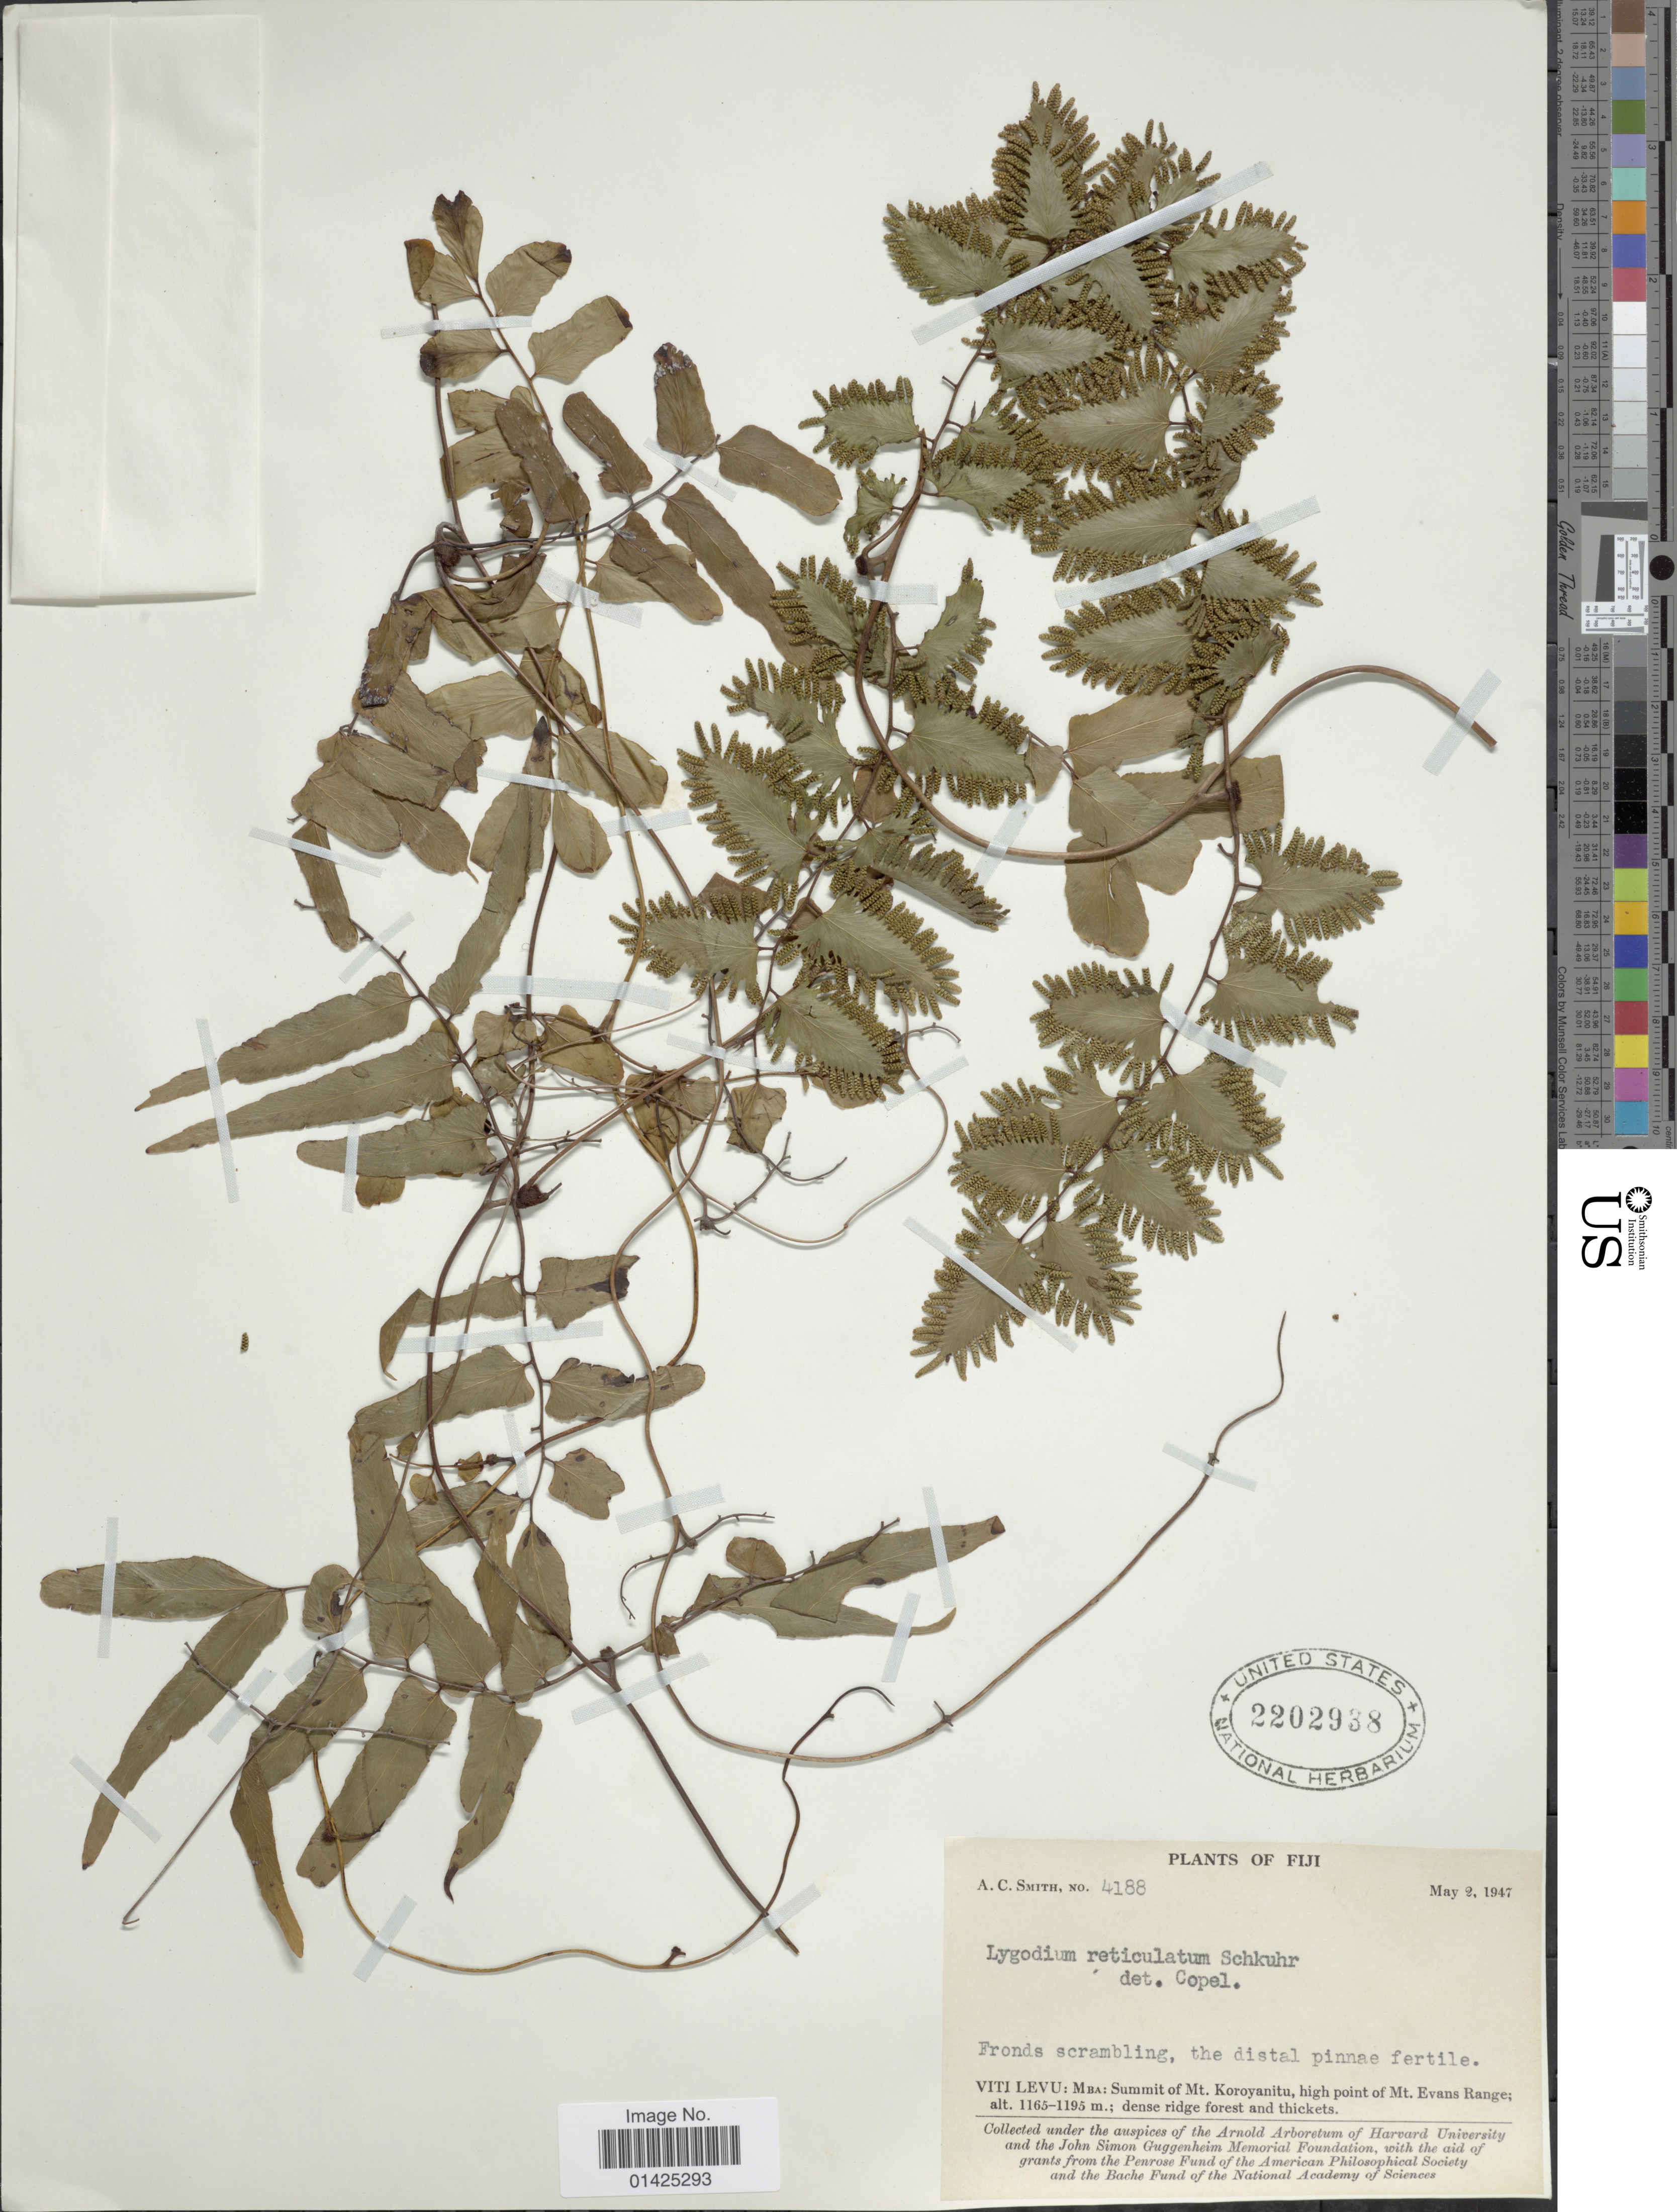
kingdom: Plantae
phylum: Tracheophyta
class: Polypodiopsida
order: Schizaeales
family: Lygodiaceae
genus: Lygodium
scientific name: Lygodium reticulatum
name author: Schkuhr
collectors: A. C. Smith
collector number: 4188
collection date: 1947-05-02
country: Fiji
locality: Viti Levu: Mba: Summit of Mt. Koroyanitu, high point of mt. Evans Range.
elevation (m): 1165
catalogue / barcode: US 2202938